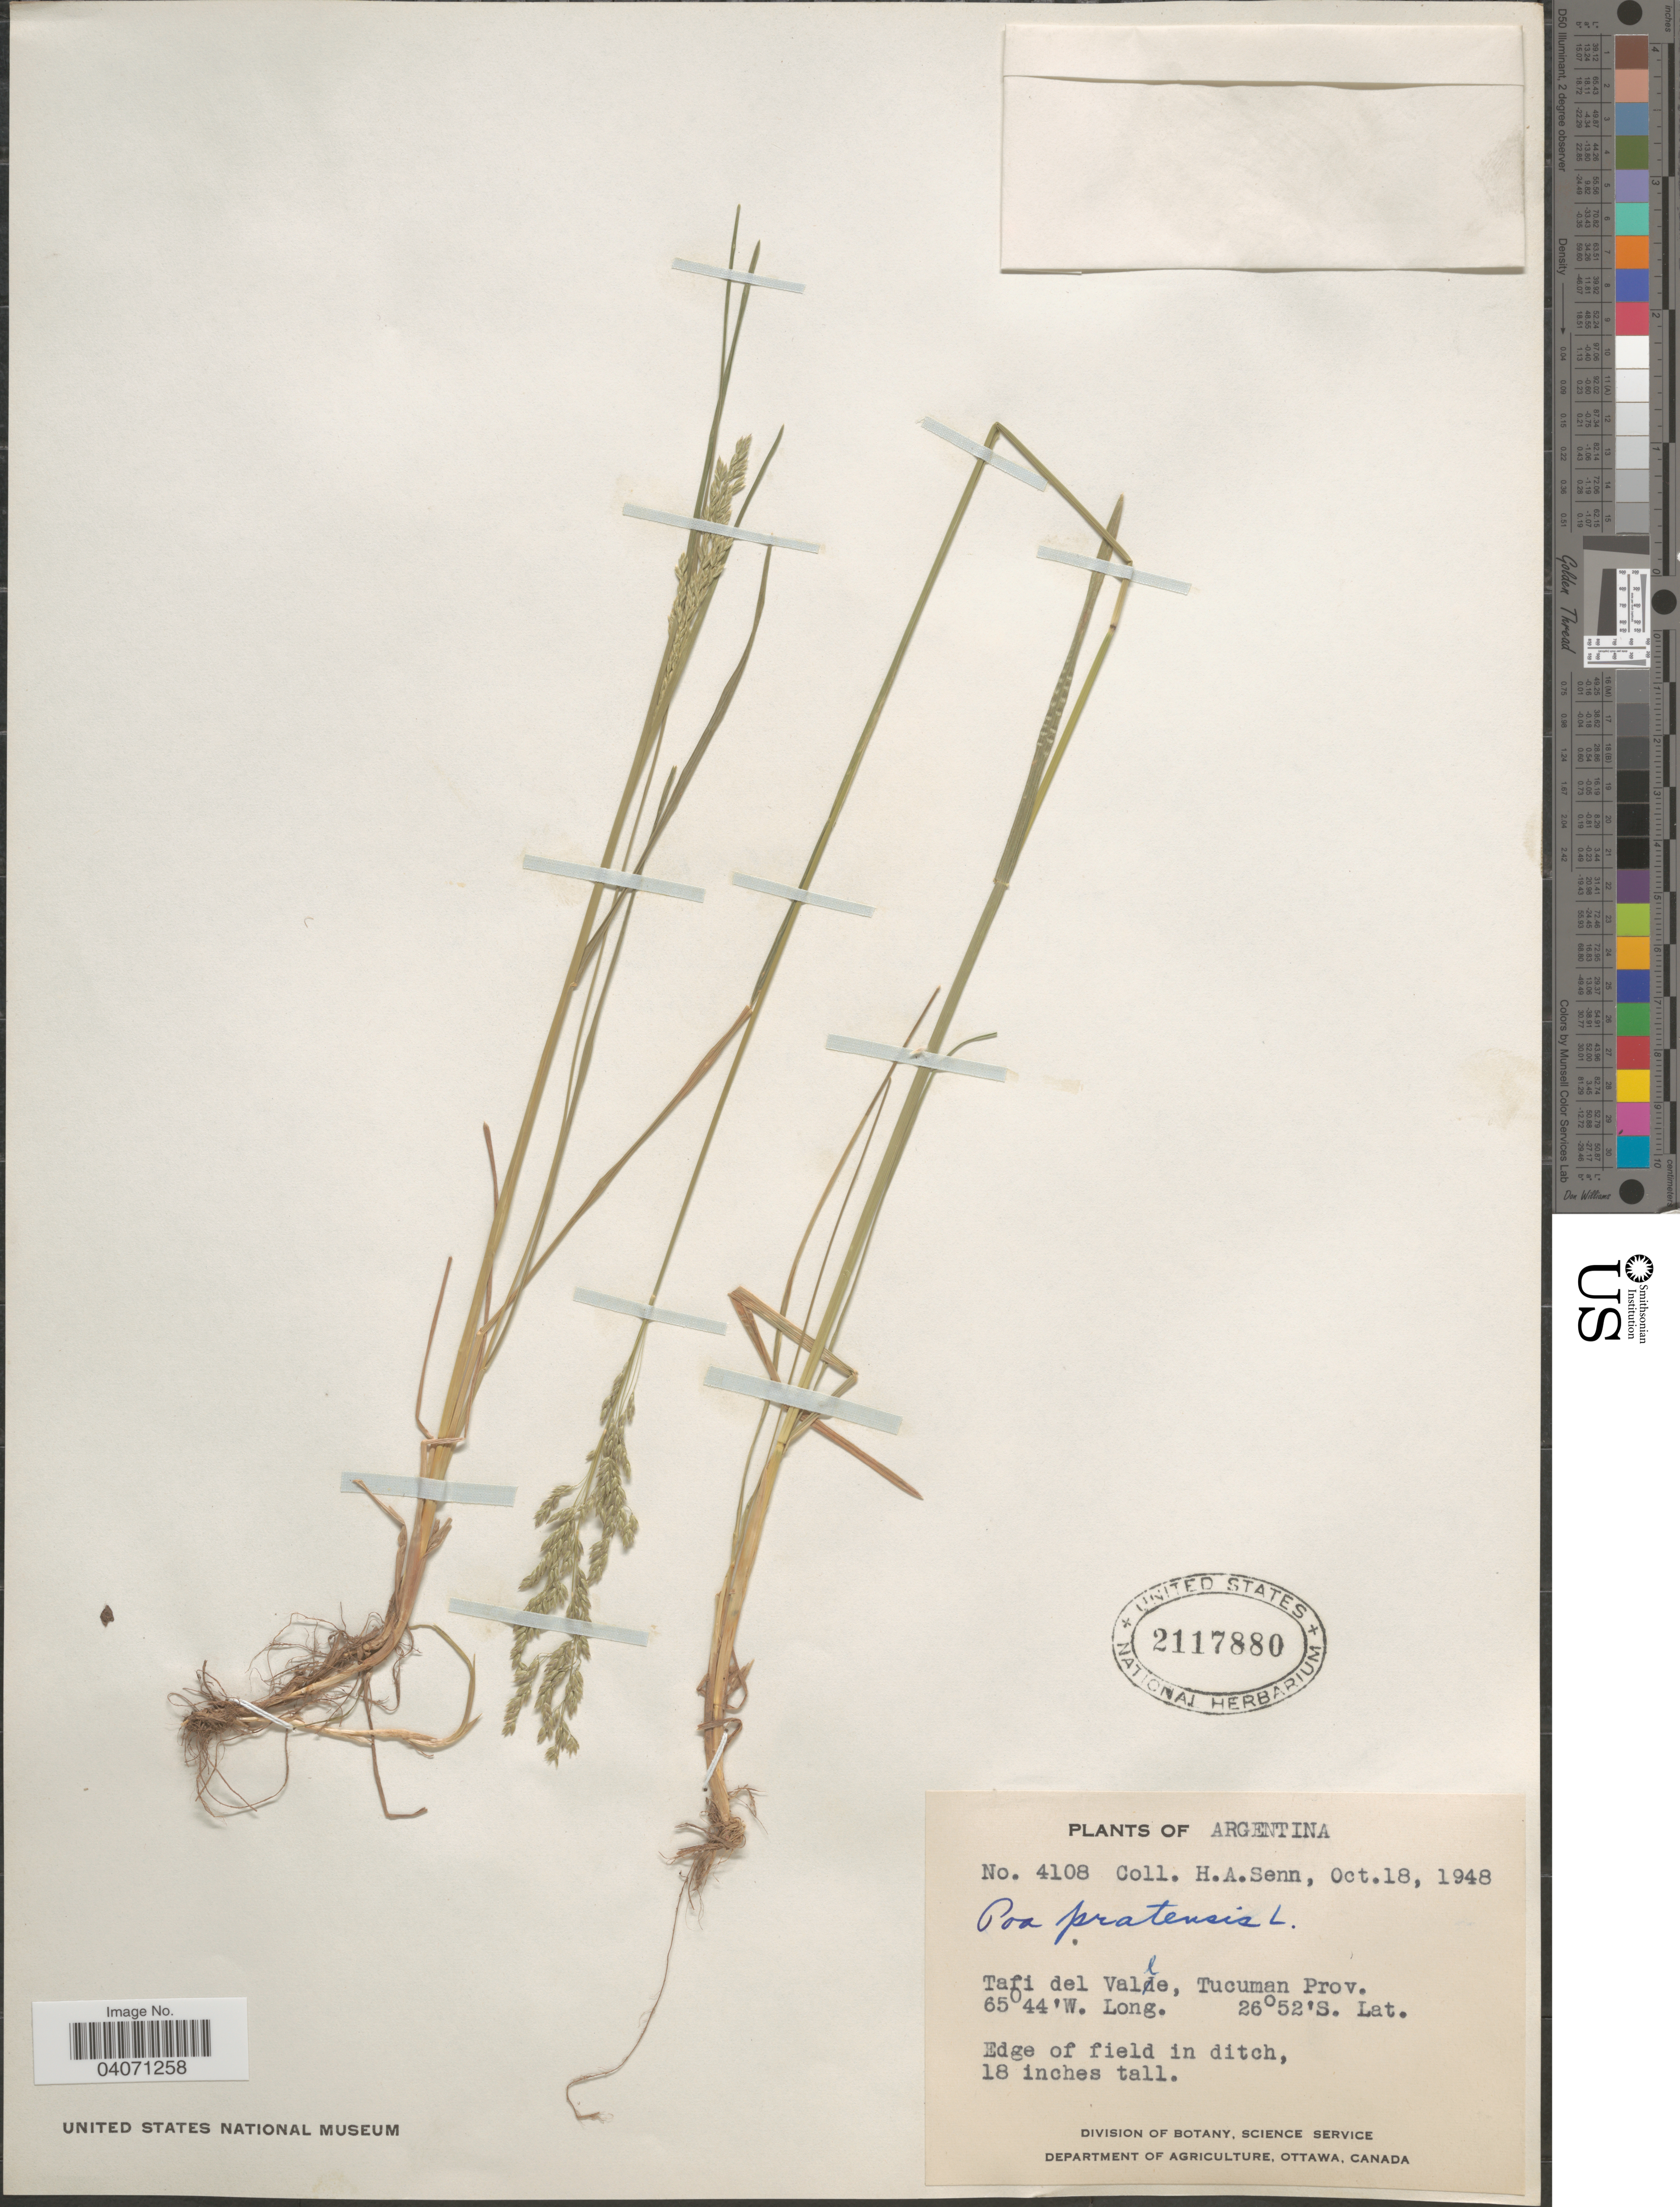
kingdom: Plantae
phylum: Tracheophyta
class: Liliopsida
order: Poales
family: Poaceae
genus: Poa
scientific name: Poa pratensis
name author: L.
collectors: H. Senn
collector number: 4108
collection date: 1948-10-18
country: Argentina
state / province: Tucuman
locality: Tafi del Valle. Edge of field in ditch.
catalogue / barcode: US 2117880